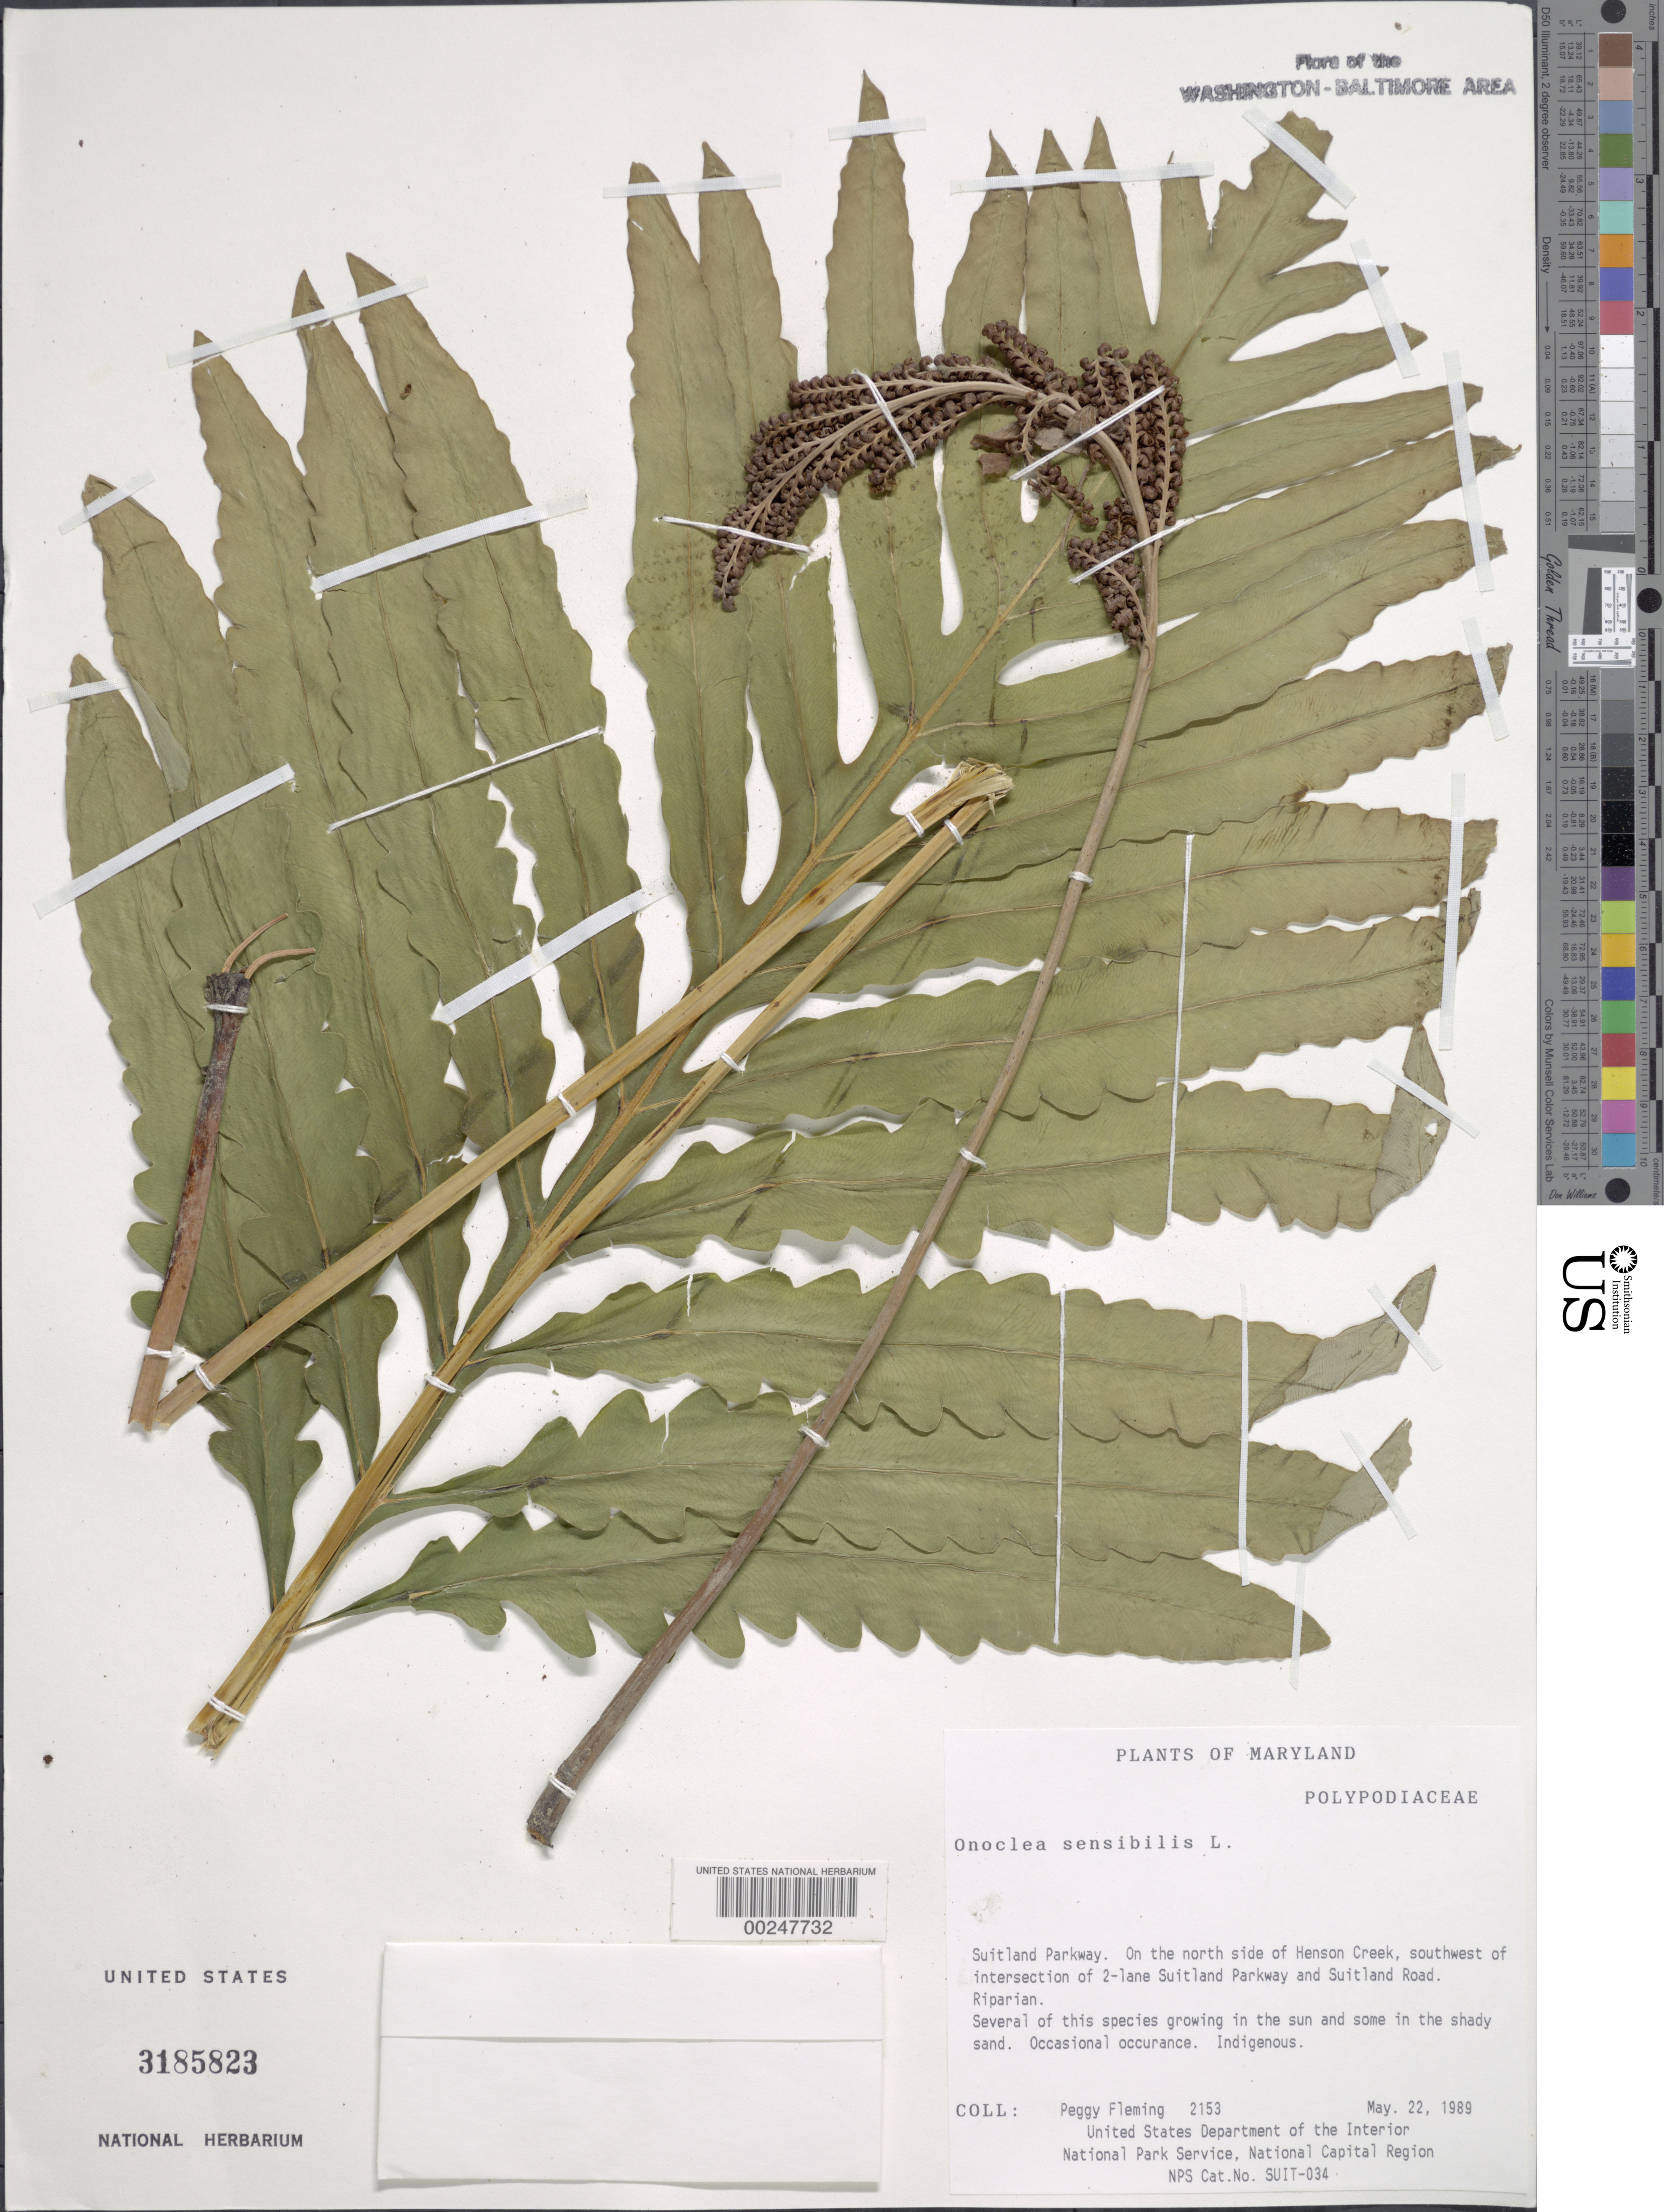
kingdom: Plantae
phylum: Tracheophyta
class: Polypodiopsida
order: Polypodiales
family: Onocleaceae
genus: Onoclea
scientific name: Onoclea sensibilis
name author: L.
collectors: P. Fleming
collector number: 2153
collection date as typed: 22 May 1989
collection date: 1989-05-22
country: United States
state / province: Maryland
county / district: Prince George's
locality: N of Henson Creek, Suitland Road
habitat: On north shore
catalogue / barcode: US 3185823